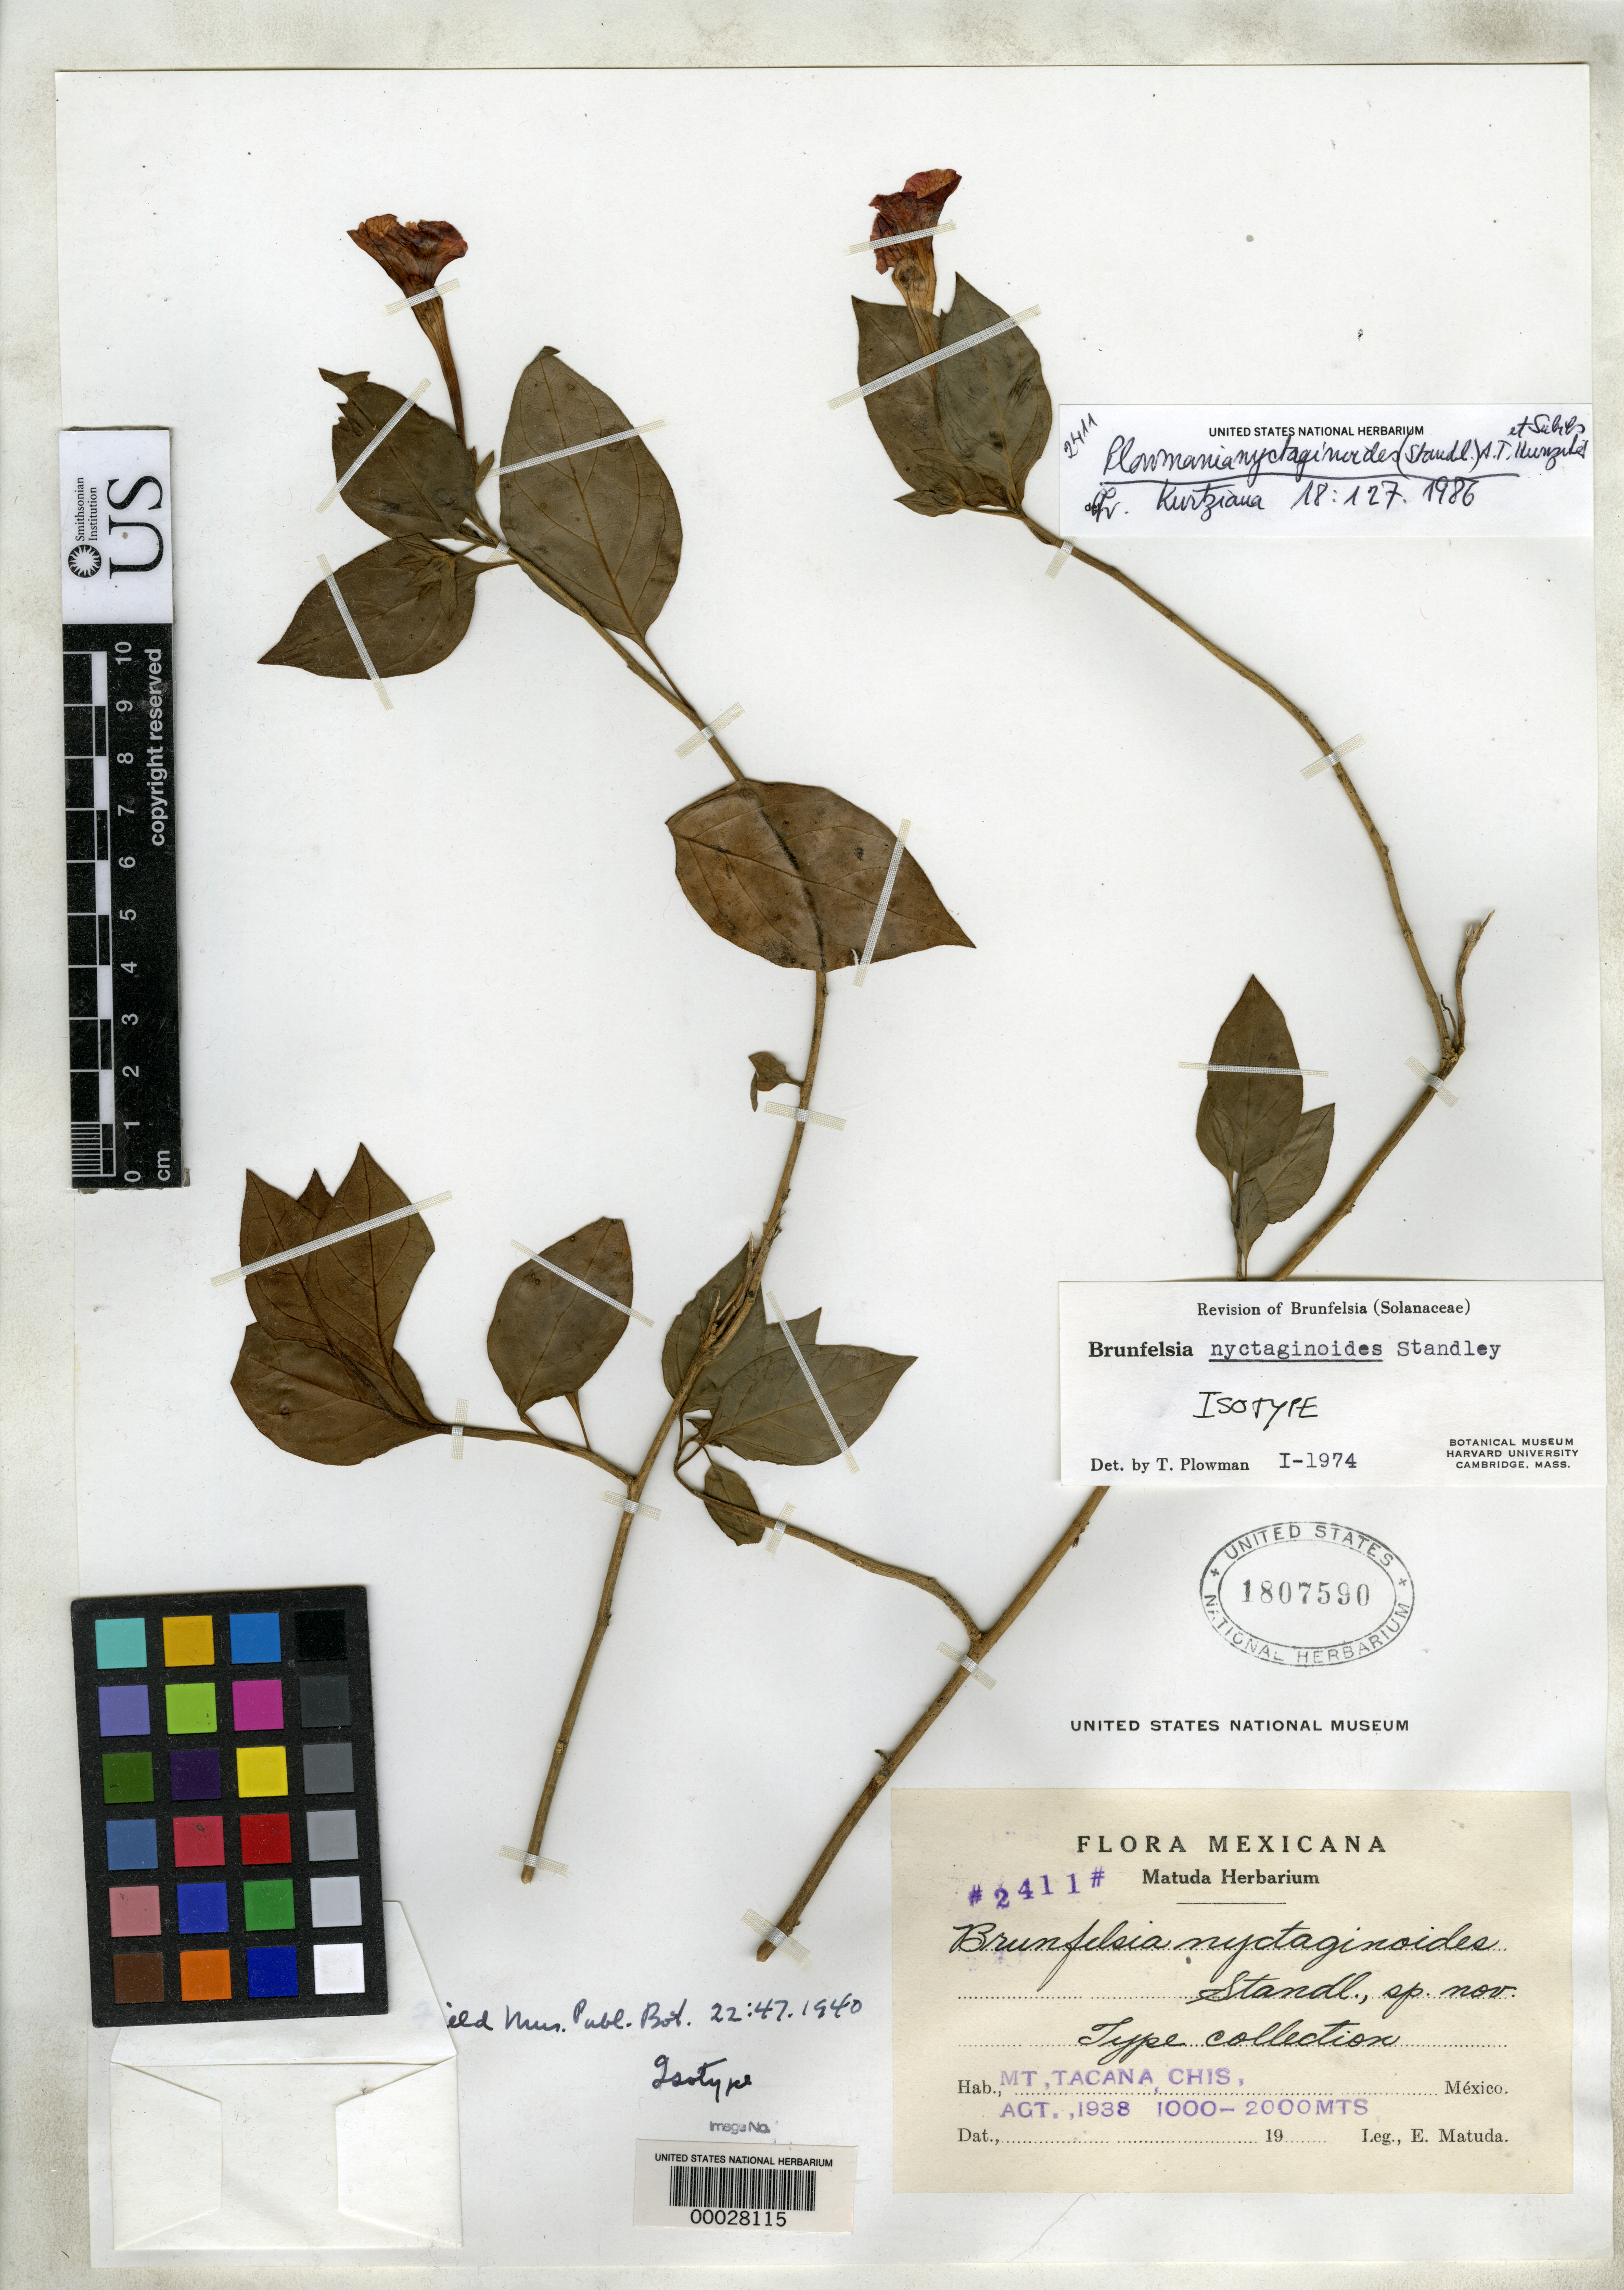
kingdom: Plantae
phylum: Tracheophyta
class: Magnoliopsida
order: Solanales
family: Solanaceae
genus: Brunfelsia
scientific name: Brunfelsia nyctaginoides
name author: Standl.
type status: Isotype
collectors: E. Matuda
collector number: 2411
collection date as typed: Aug 1938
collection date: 1938-08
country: Mexico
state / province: Chiapas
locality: Mt. Tacana.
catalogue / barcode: US 1807590